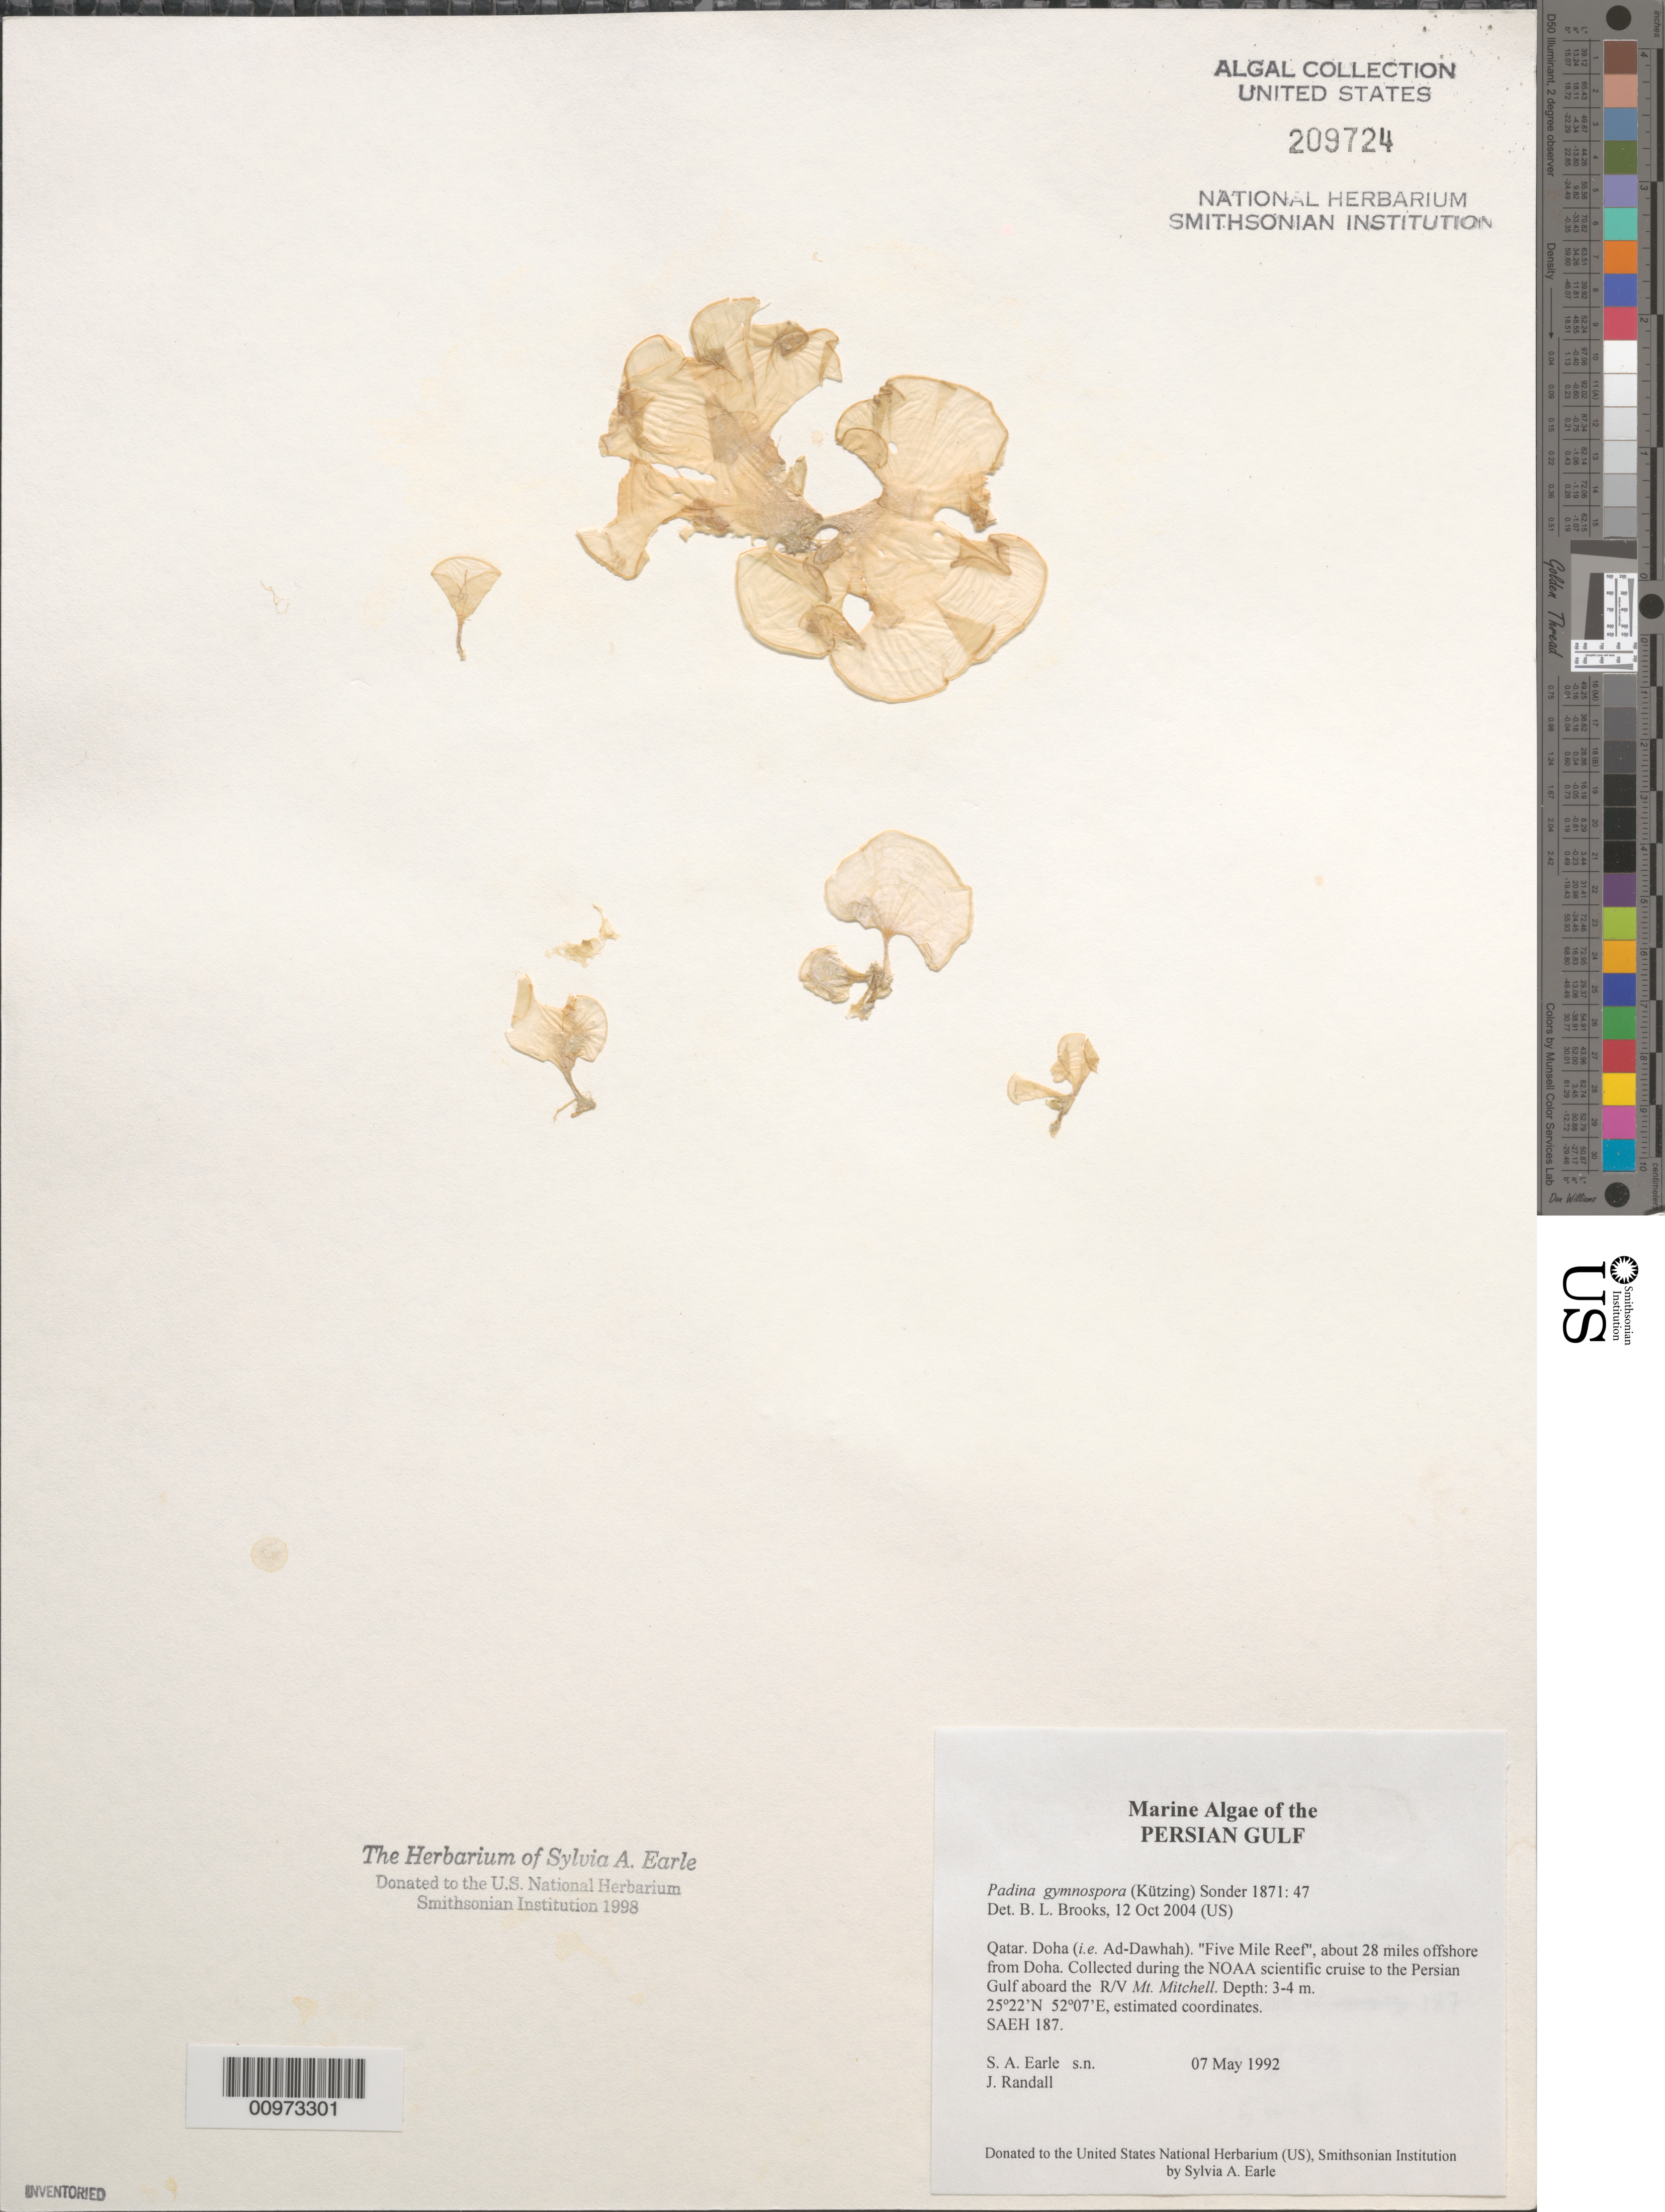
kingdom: Chromista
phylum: Ochrophyta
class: Phaeophyceae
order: Dictyotales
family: Dictyotaceae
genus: Padina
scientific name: Padina gymnospora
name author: (Kütz.) O.G. Sond.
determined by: Brooks, B. L., (BOT), Smithsonian Institution - National Museum of Natural History (UNITED STATES)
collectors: S. A. Earle & J. Randall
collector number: SAEH 187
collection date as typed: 07 May 1992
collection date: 1992-05-07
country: Quatar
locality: Doha (Ad-Dawhah), Five Mile Reef ca. 28 miles offshore from Doha, Persian Gulf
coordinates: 25 22'N, 52 07'E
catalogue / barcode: US 209724